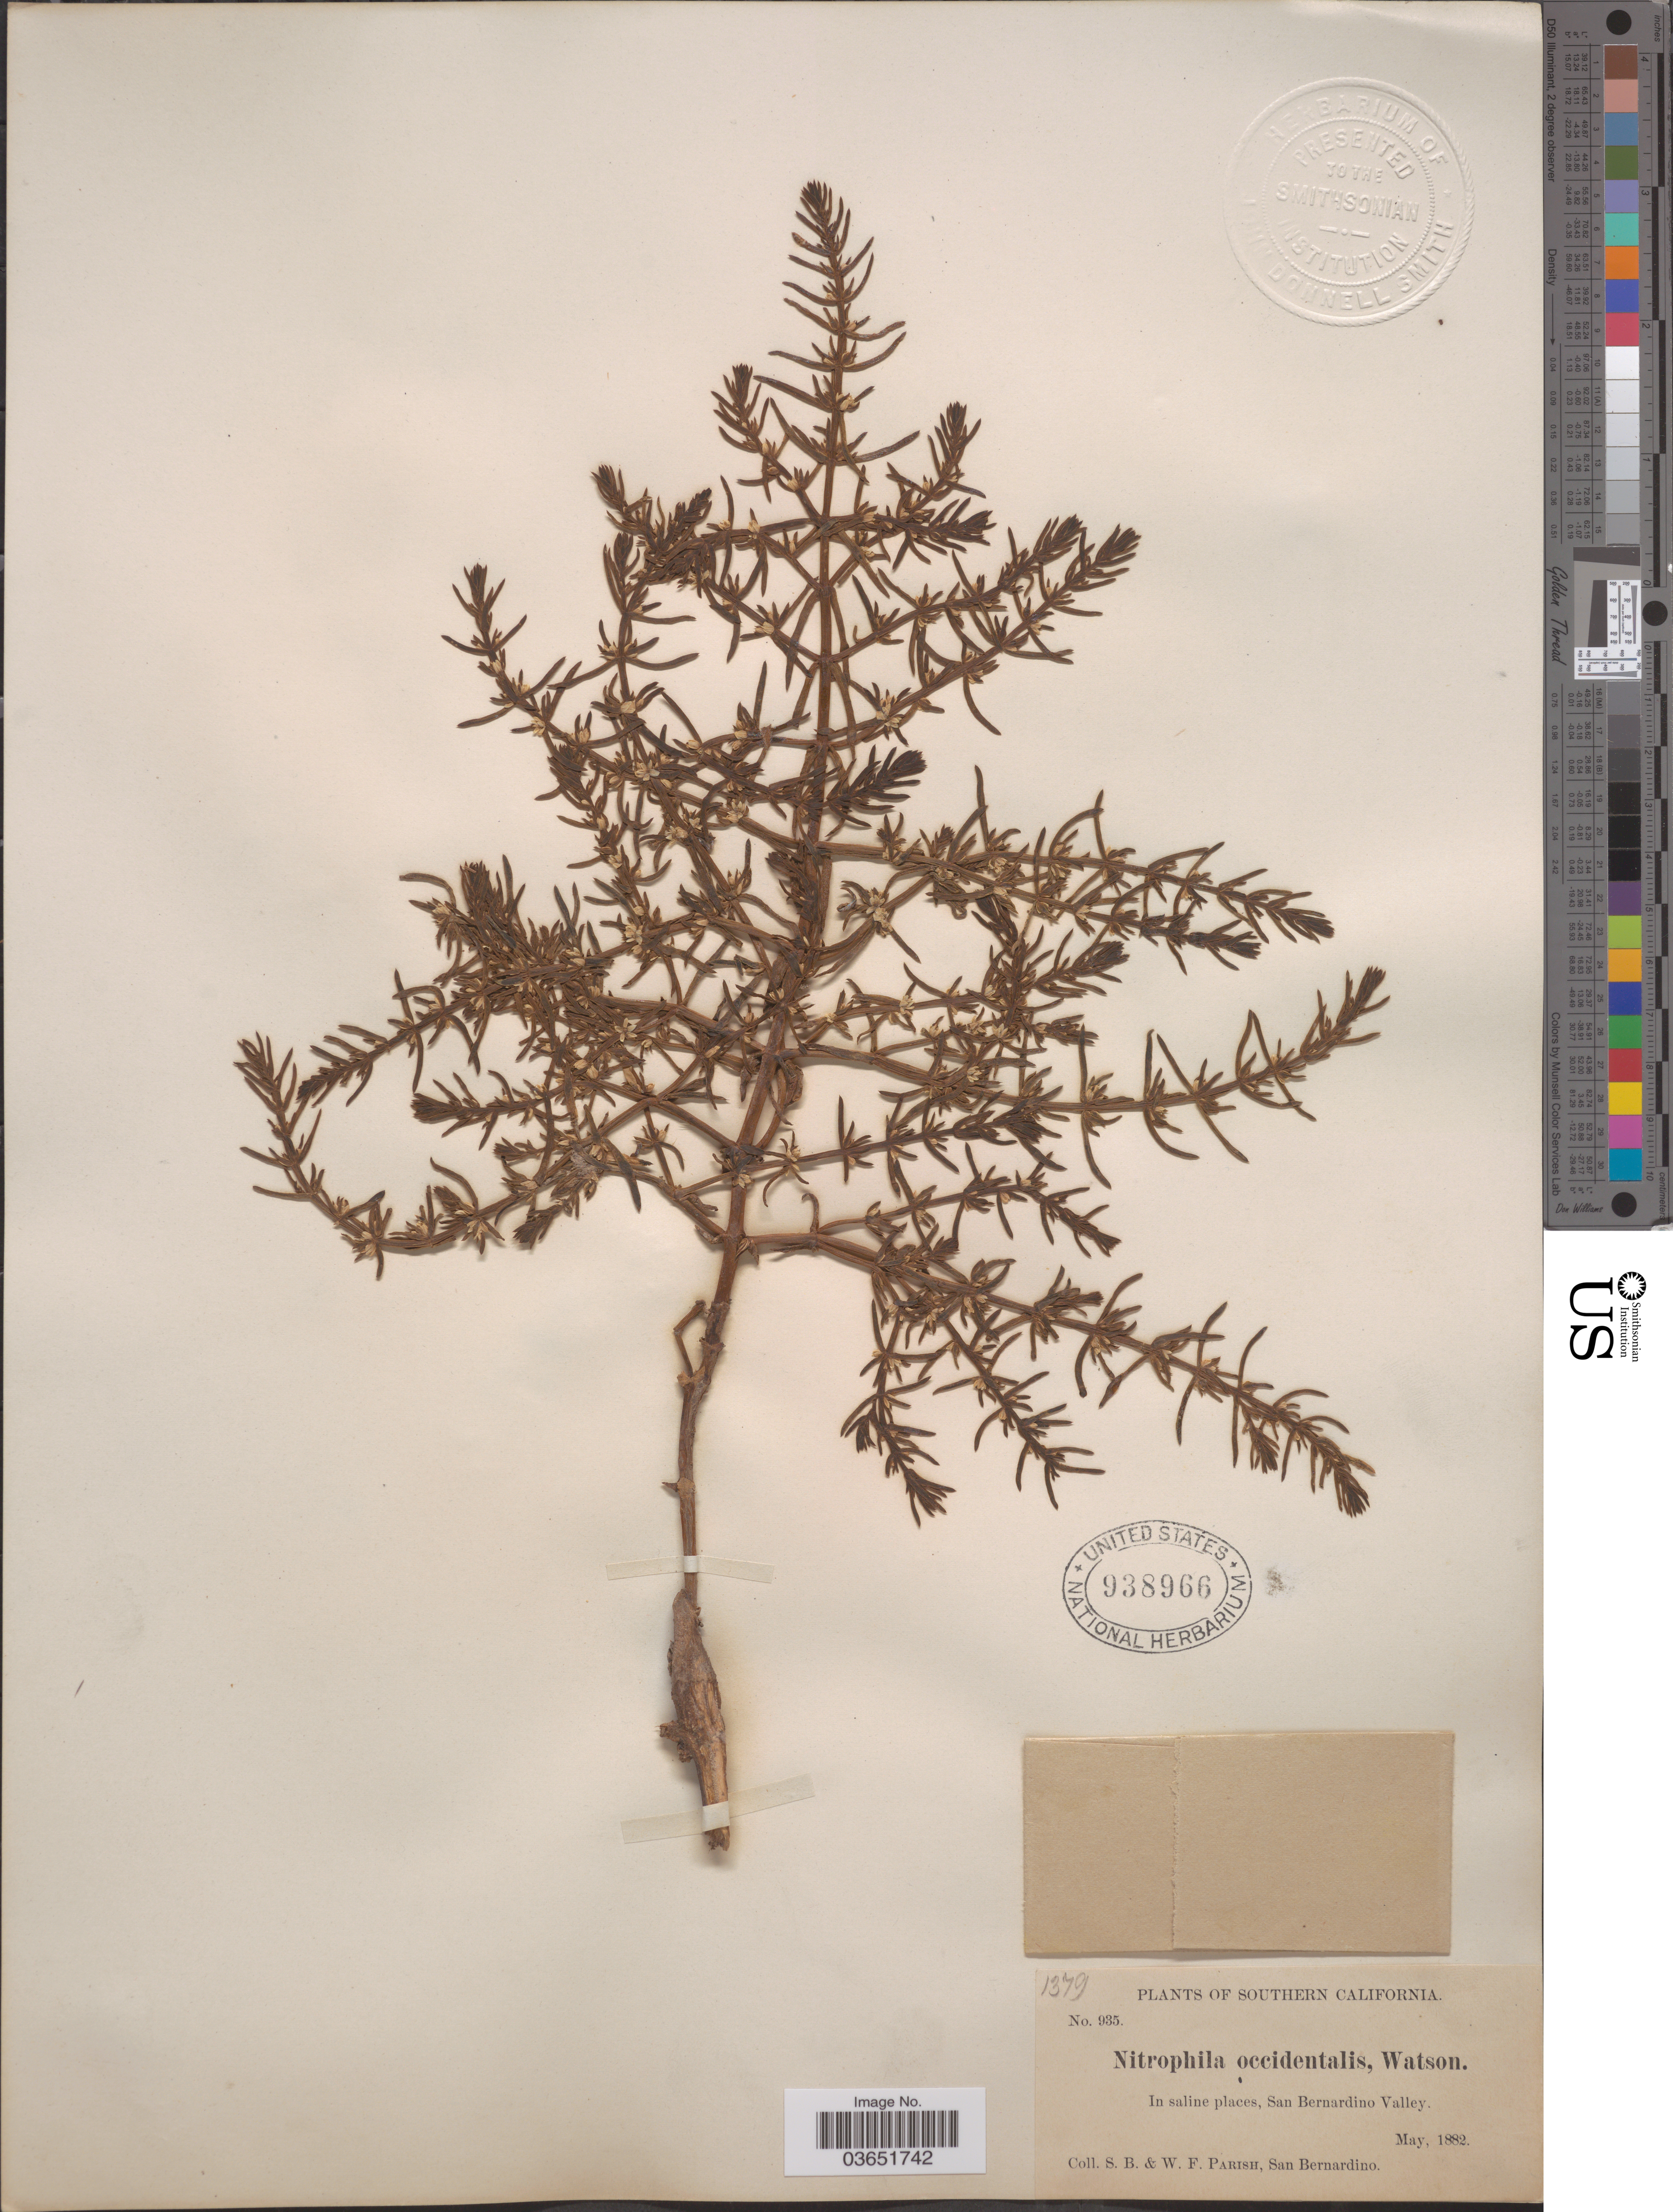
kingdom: Plantae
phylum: Tracheophyta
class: Magnoliopsida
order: Caryophyllales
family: Amaranthaceae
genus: Nitrophila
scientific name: Nitrophila occidentalis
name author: (Moq.) S. Watson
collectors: S. B. Parish & W. F. Parish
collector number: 1379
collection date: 1882-05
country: United States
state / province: California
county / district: San Bernardino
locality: Southern California. San Bernardino Valley.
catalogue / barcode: US 938966